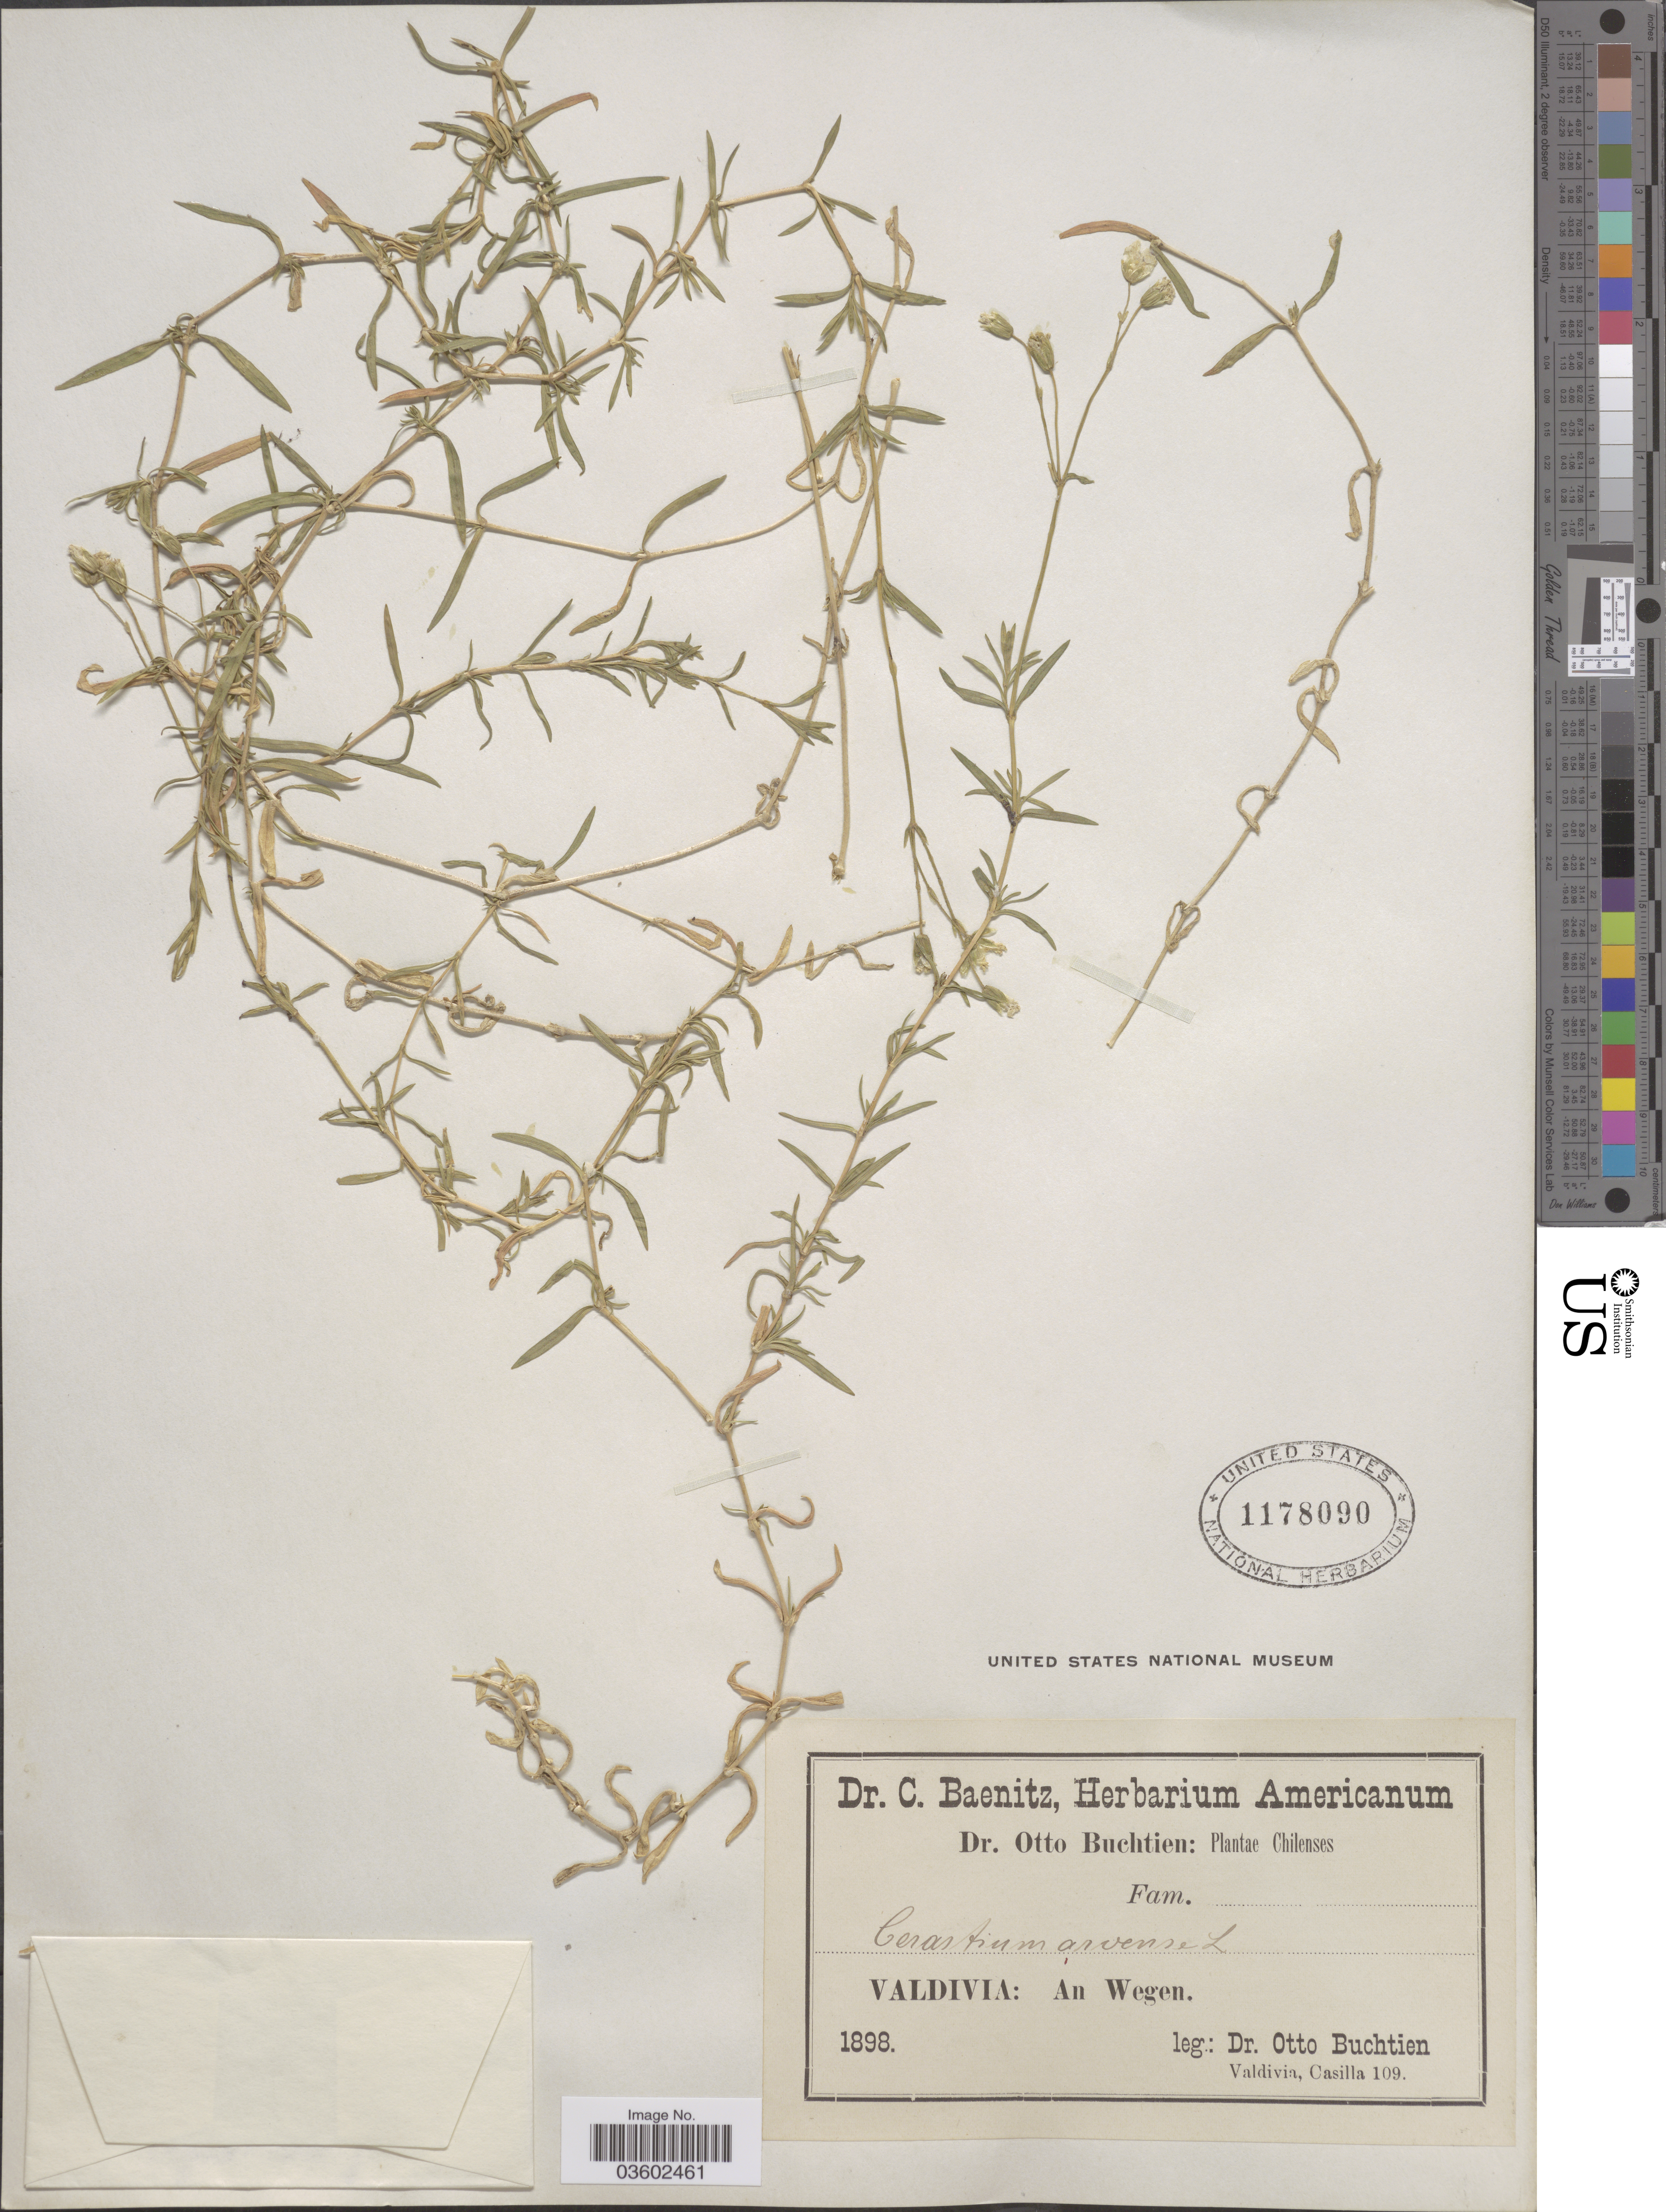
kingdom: Plantae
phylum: Tracheophyta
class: Magnoliopsida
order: Caryophyllales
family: Caryophyllaceae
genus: Cerastium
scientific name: Cerastium arvense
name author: L.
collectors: O. Buchtien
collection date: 1898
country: Chile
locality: Valdivia: An Wegen.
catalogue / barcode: US 1178090